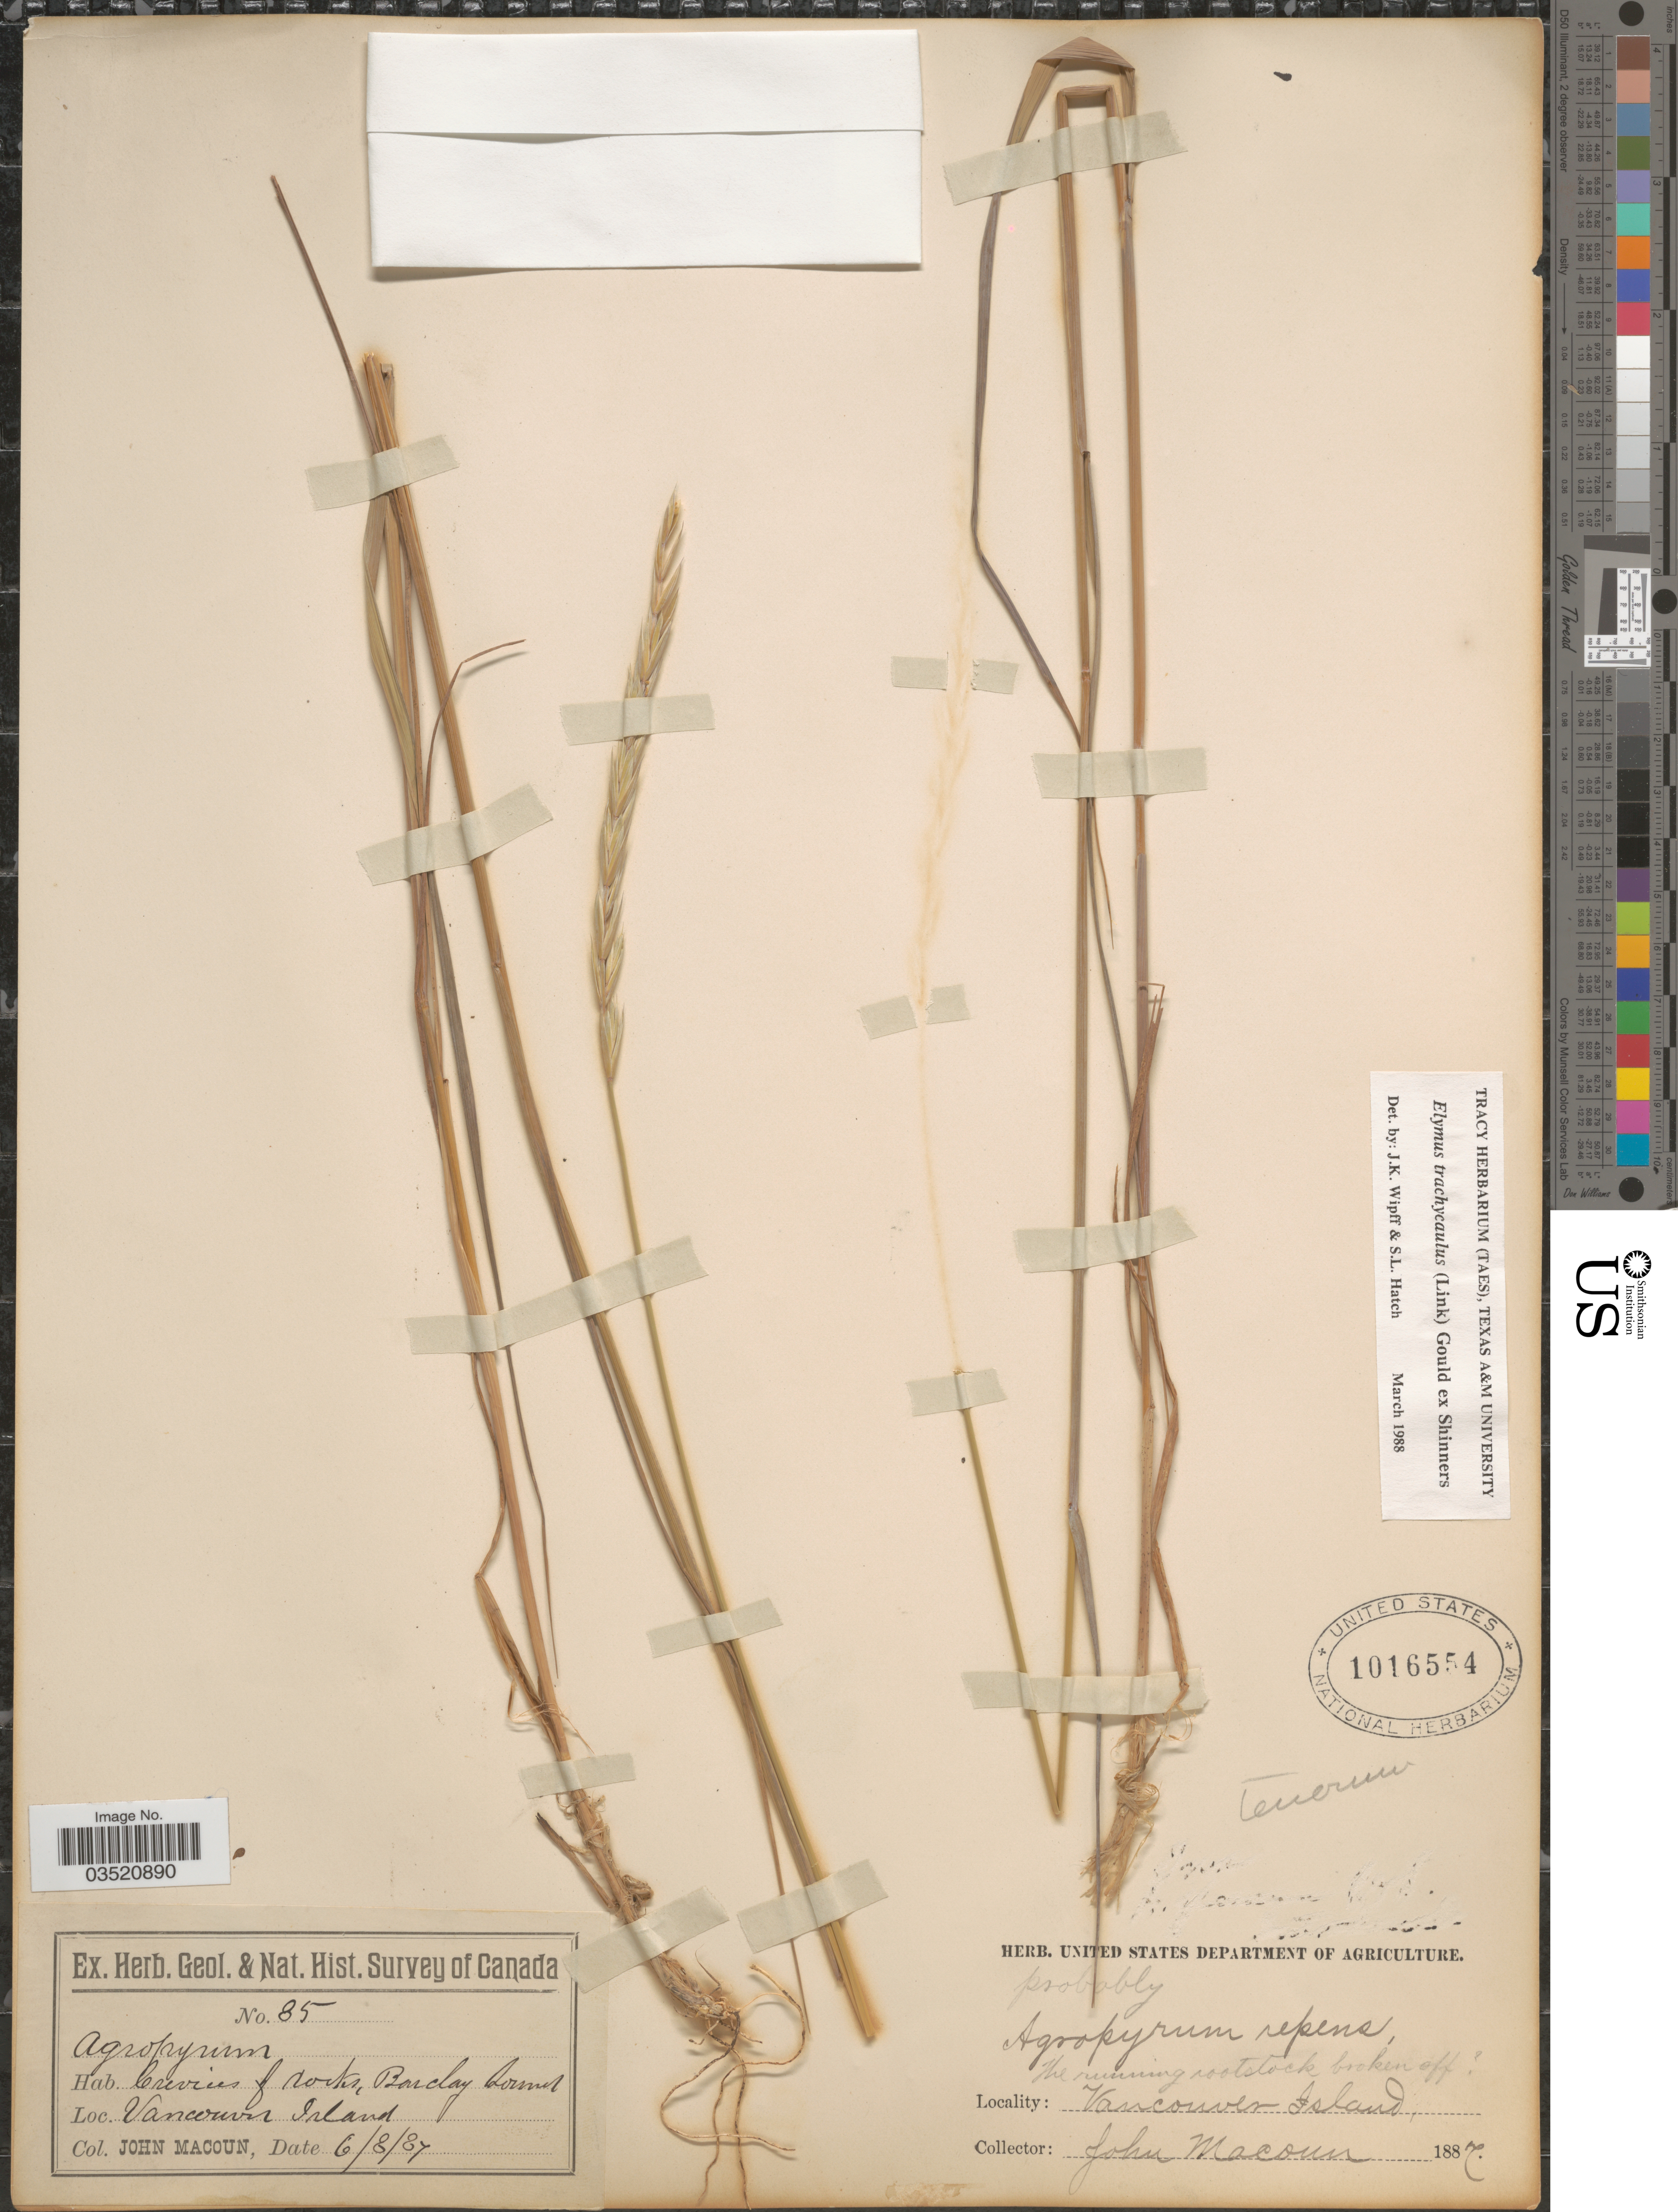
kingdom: Plantae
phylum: Tracheophyta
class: Liliopsida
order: Poales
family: Poaceae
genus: Elymus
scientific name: Elymus trachycaulus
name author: (Link) Gould ex Shinners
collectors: J. Macoun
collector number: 85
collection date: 1887-08-06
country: Canada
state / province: British Columbia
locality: Geol. & Nat. Hist. Survey of Canada. Crevices of rocks, Barclay Sound. Vancouver Island.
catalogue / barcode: US 1016554